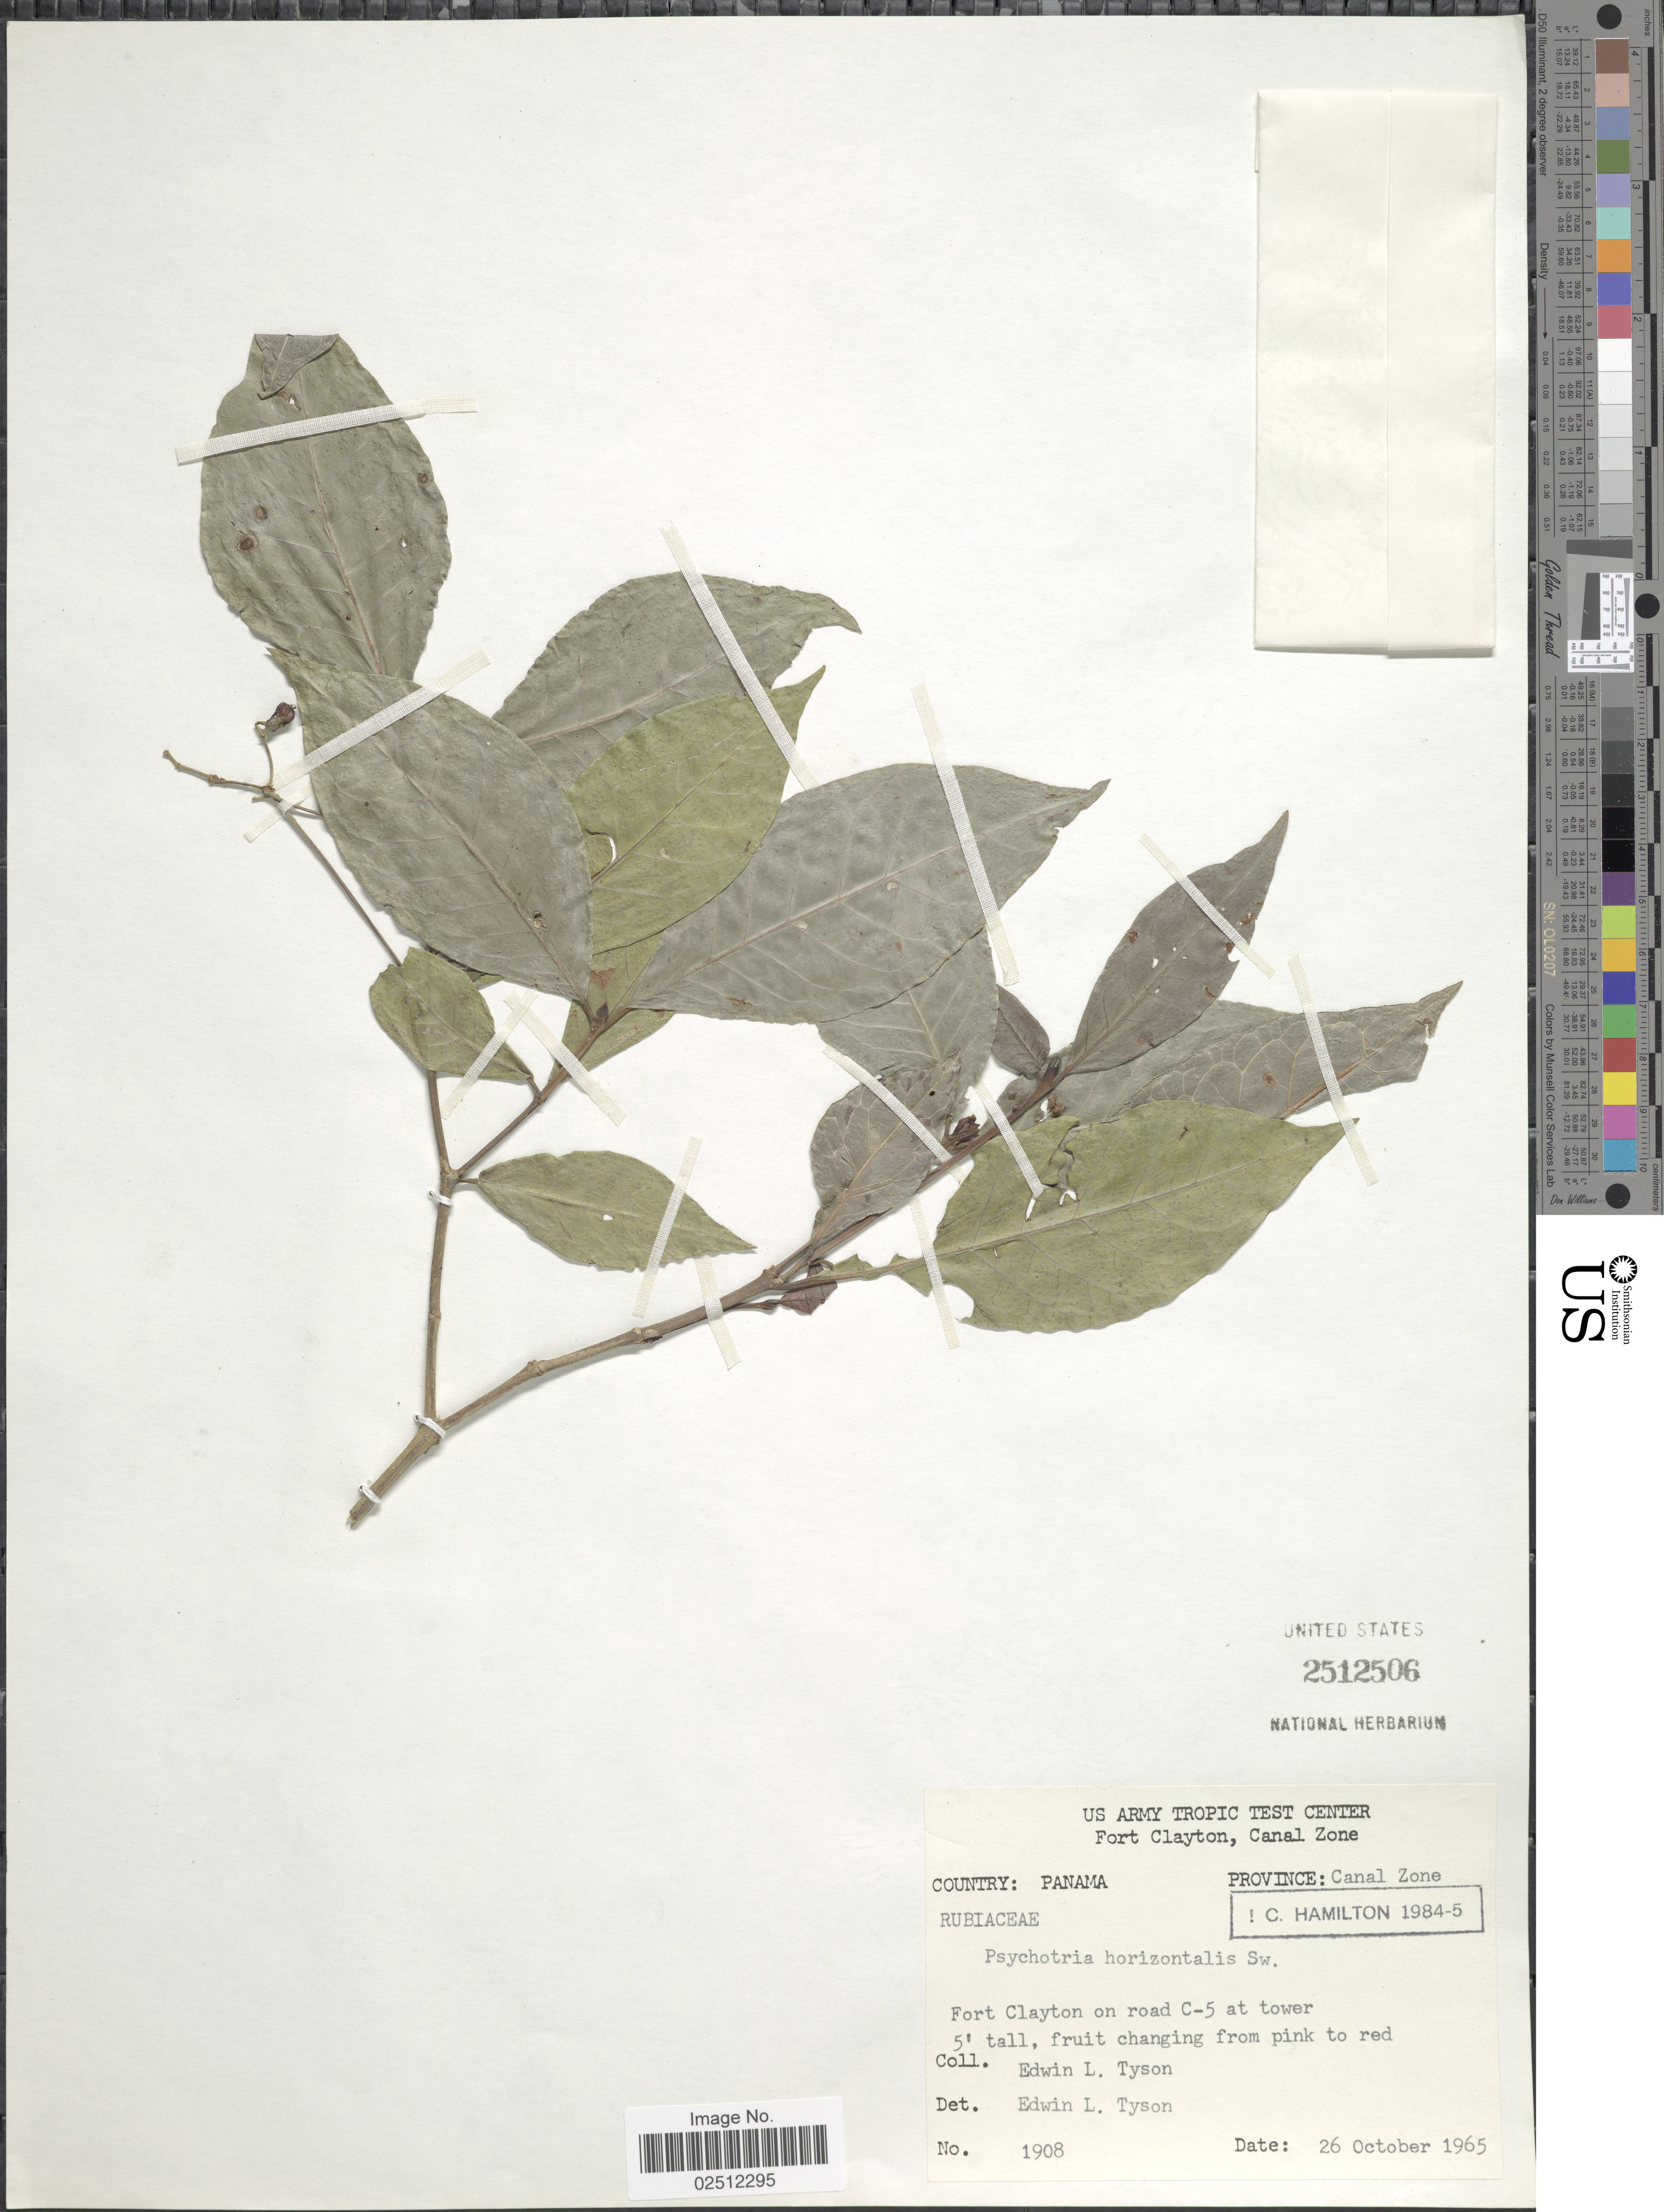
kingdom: Plantae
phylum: Tracheophyta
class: Magnoliopsida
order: Gentianales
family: Rubiaceae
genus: Psychotria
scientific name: Psychotria horizontalis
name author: Sw.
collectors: E. L. Tyson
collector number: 1908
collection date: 1965-10-26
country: Panama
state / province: Colón / Panamá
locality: Province: Canal Zone, Fort Clayton on road C-5 at tower 5'tall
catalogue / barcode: US 2512506